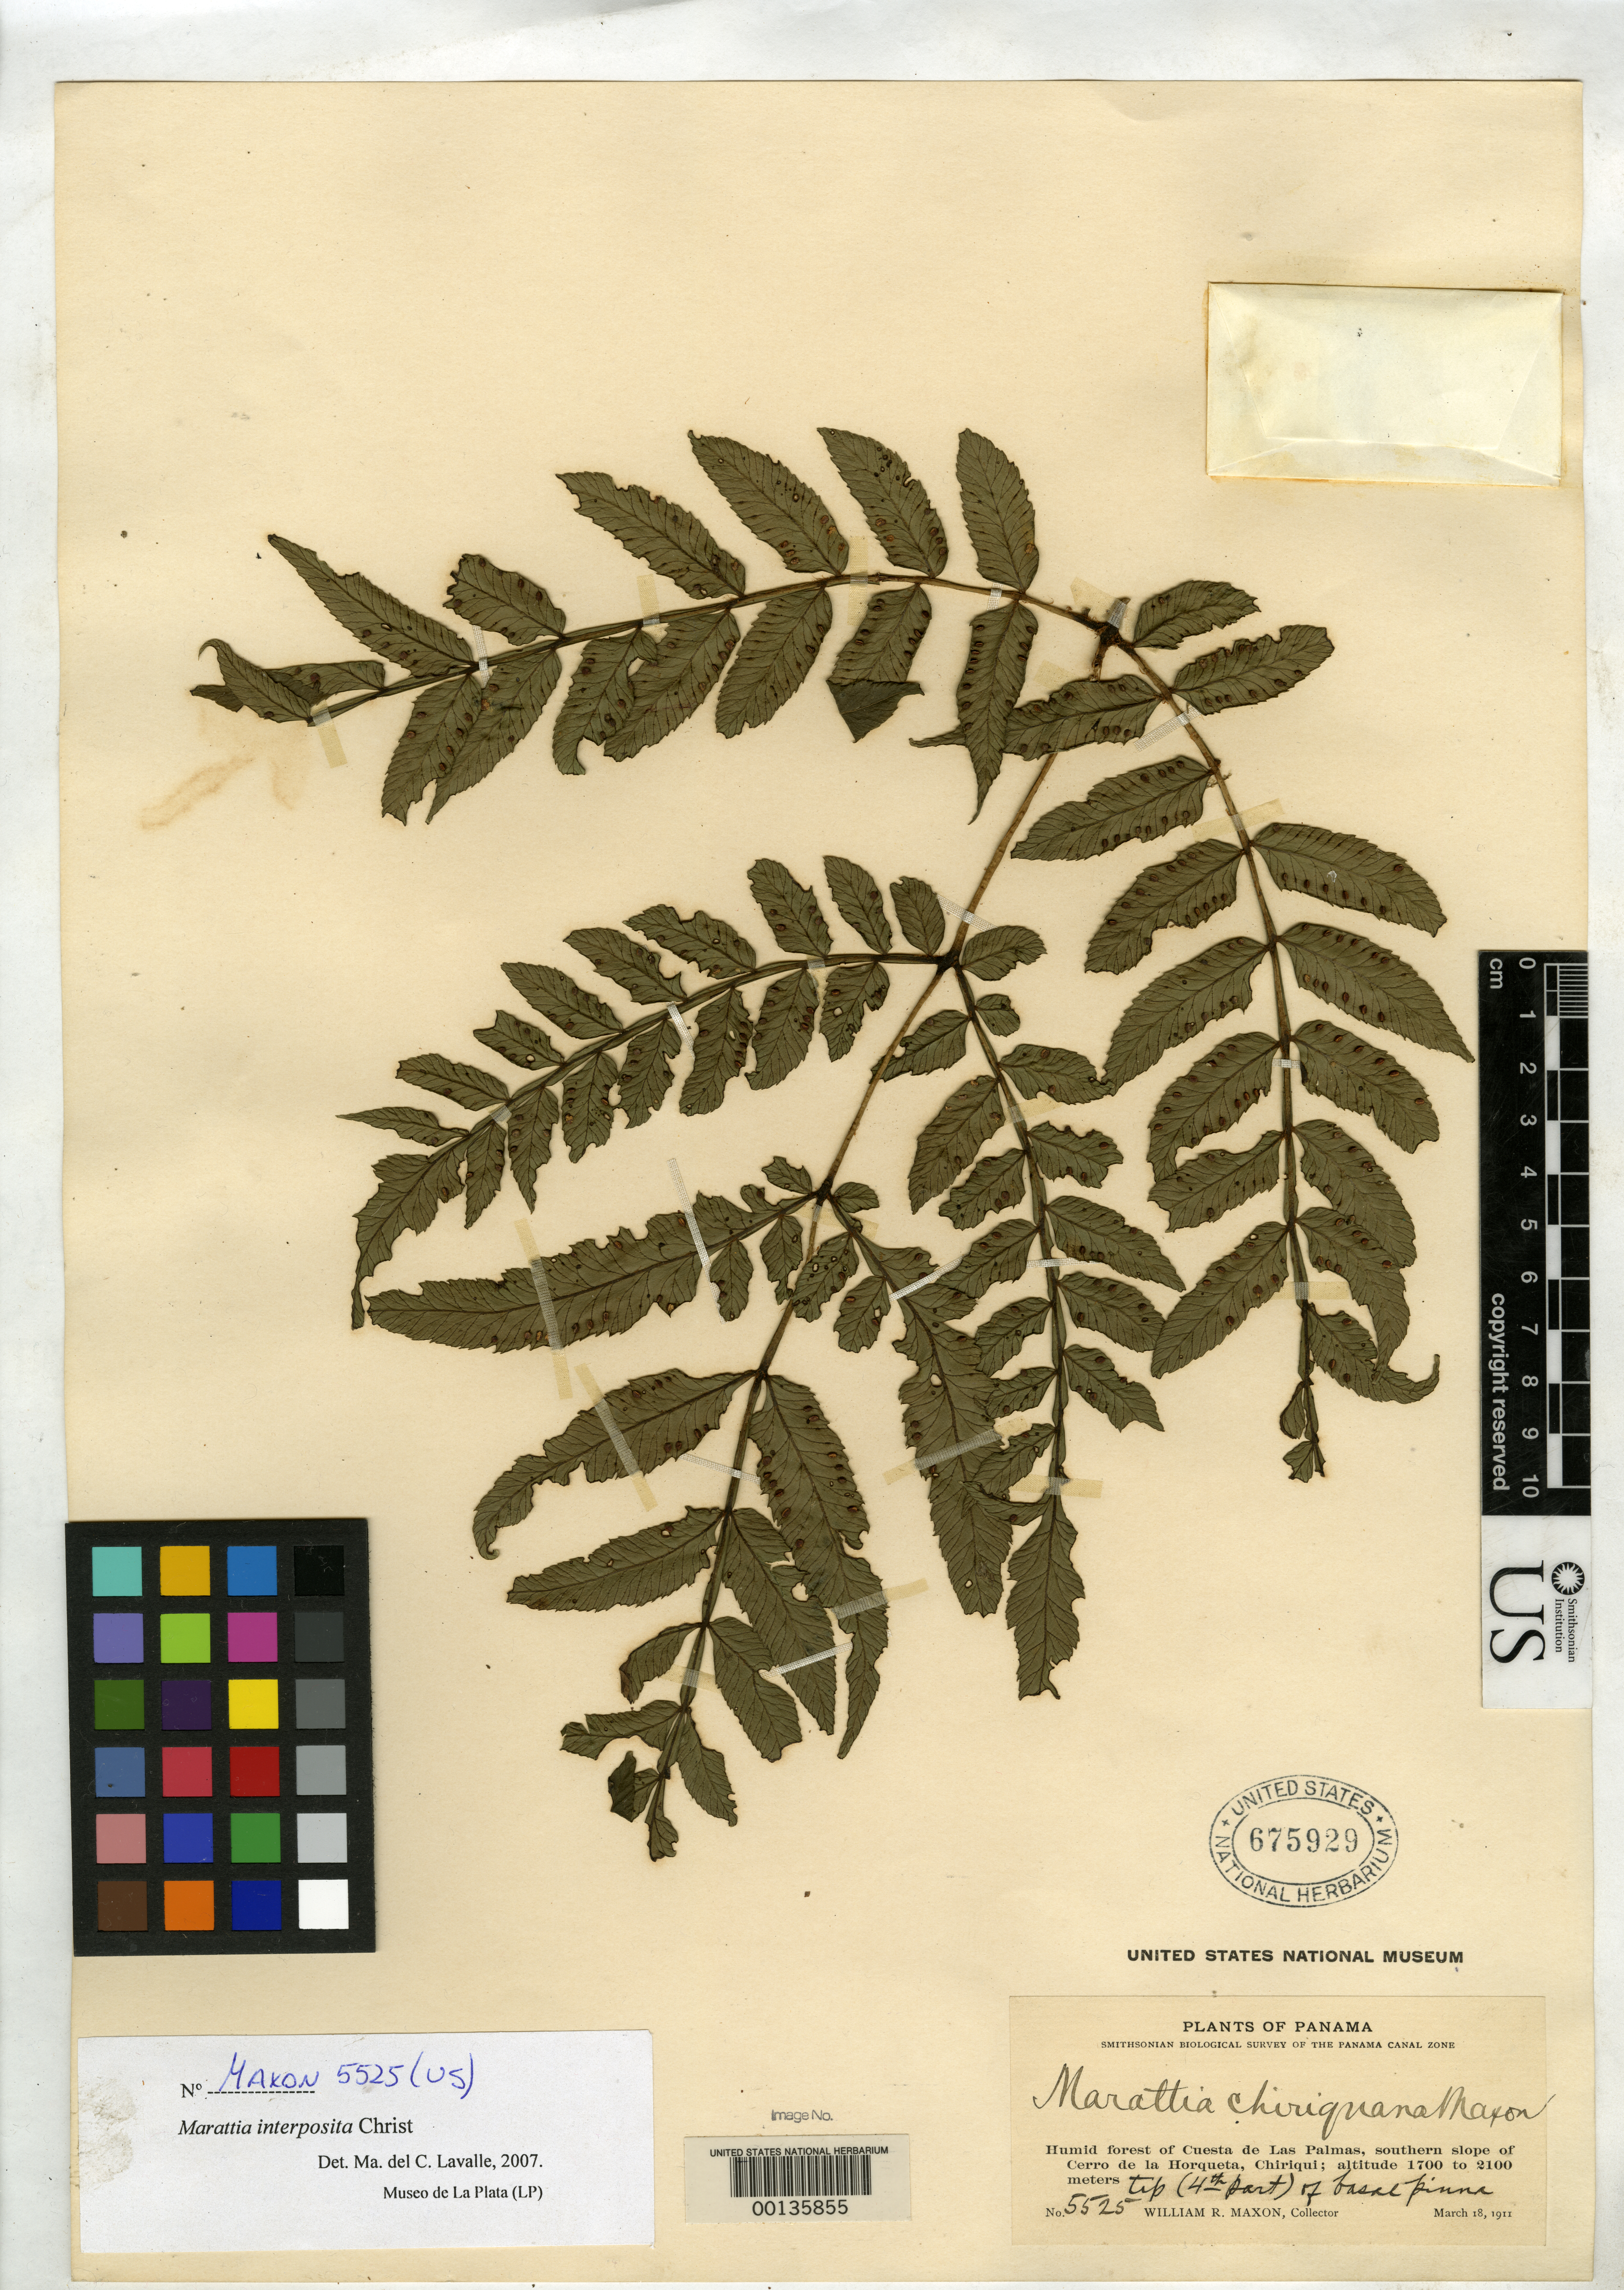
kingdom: Plantae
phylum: Tracheophyta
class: Polypodiopsida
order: Marattiales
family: Marattiaceae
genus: Marattia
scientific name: Marattia chiricana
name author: Maxon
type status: Holotype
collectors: W. R. Maxon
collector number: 5525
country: Panama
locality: NW of Boquete towards Parque Nacional Volcan Baru.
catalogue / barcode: US 675929